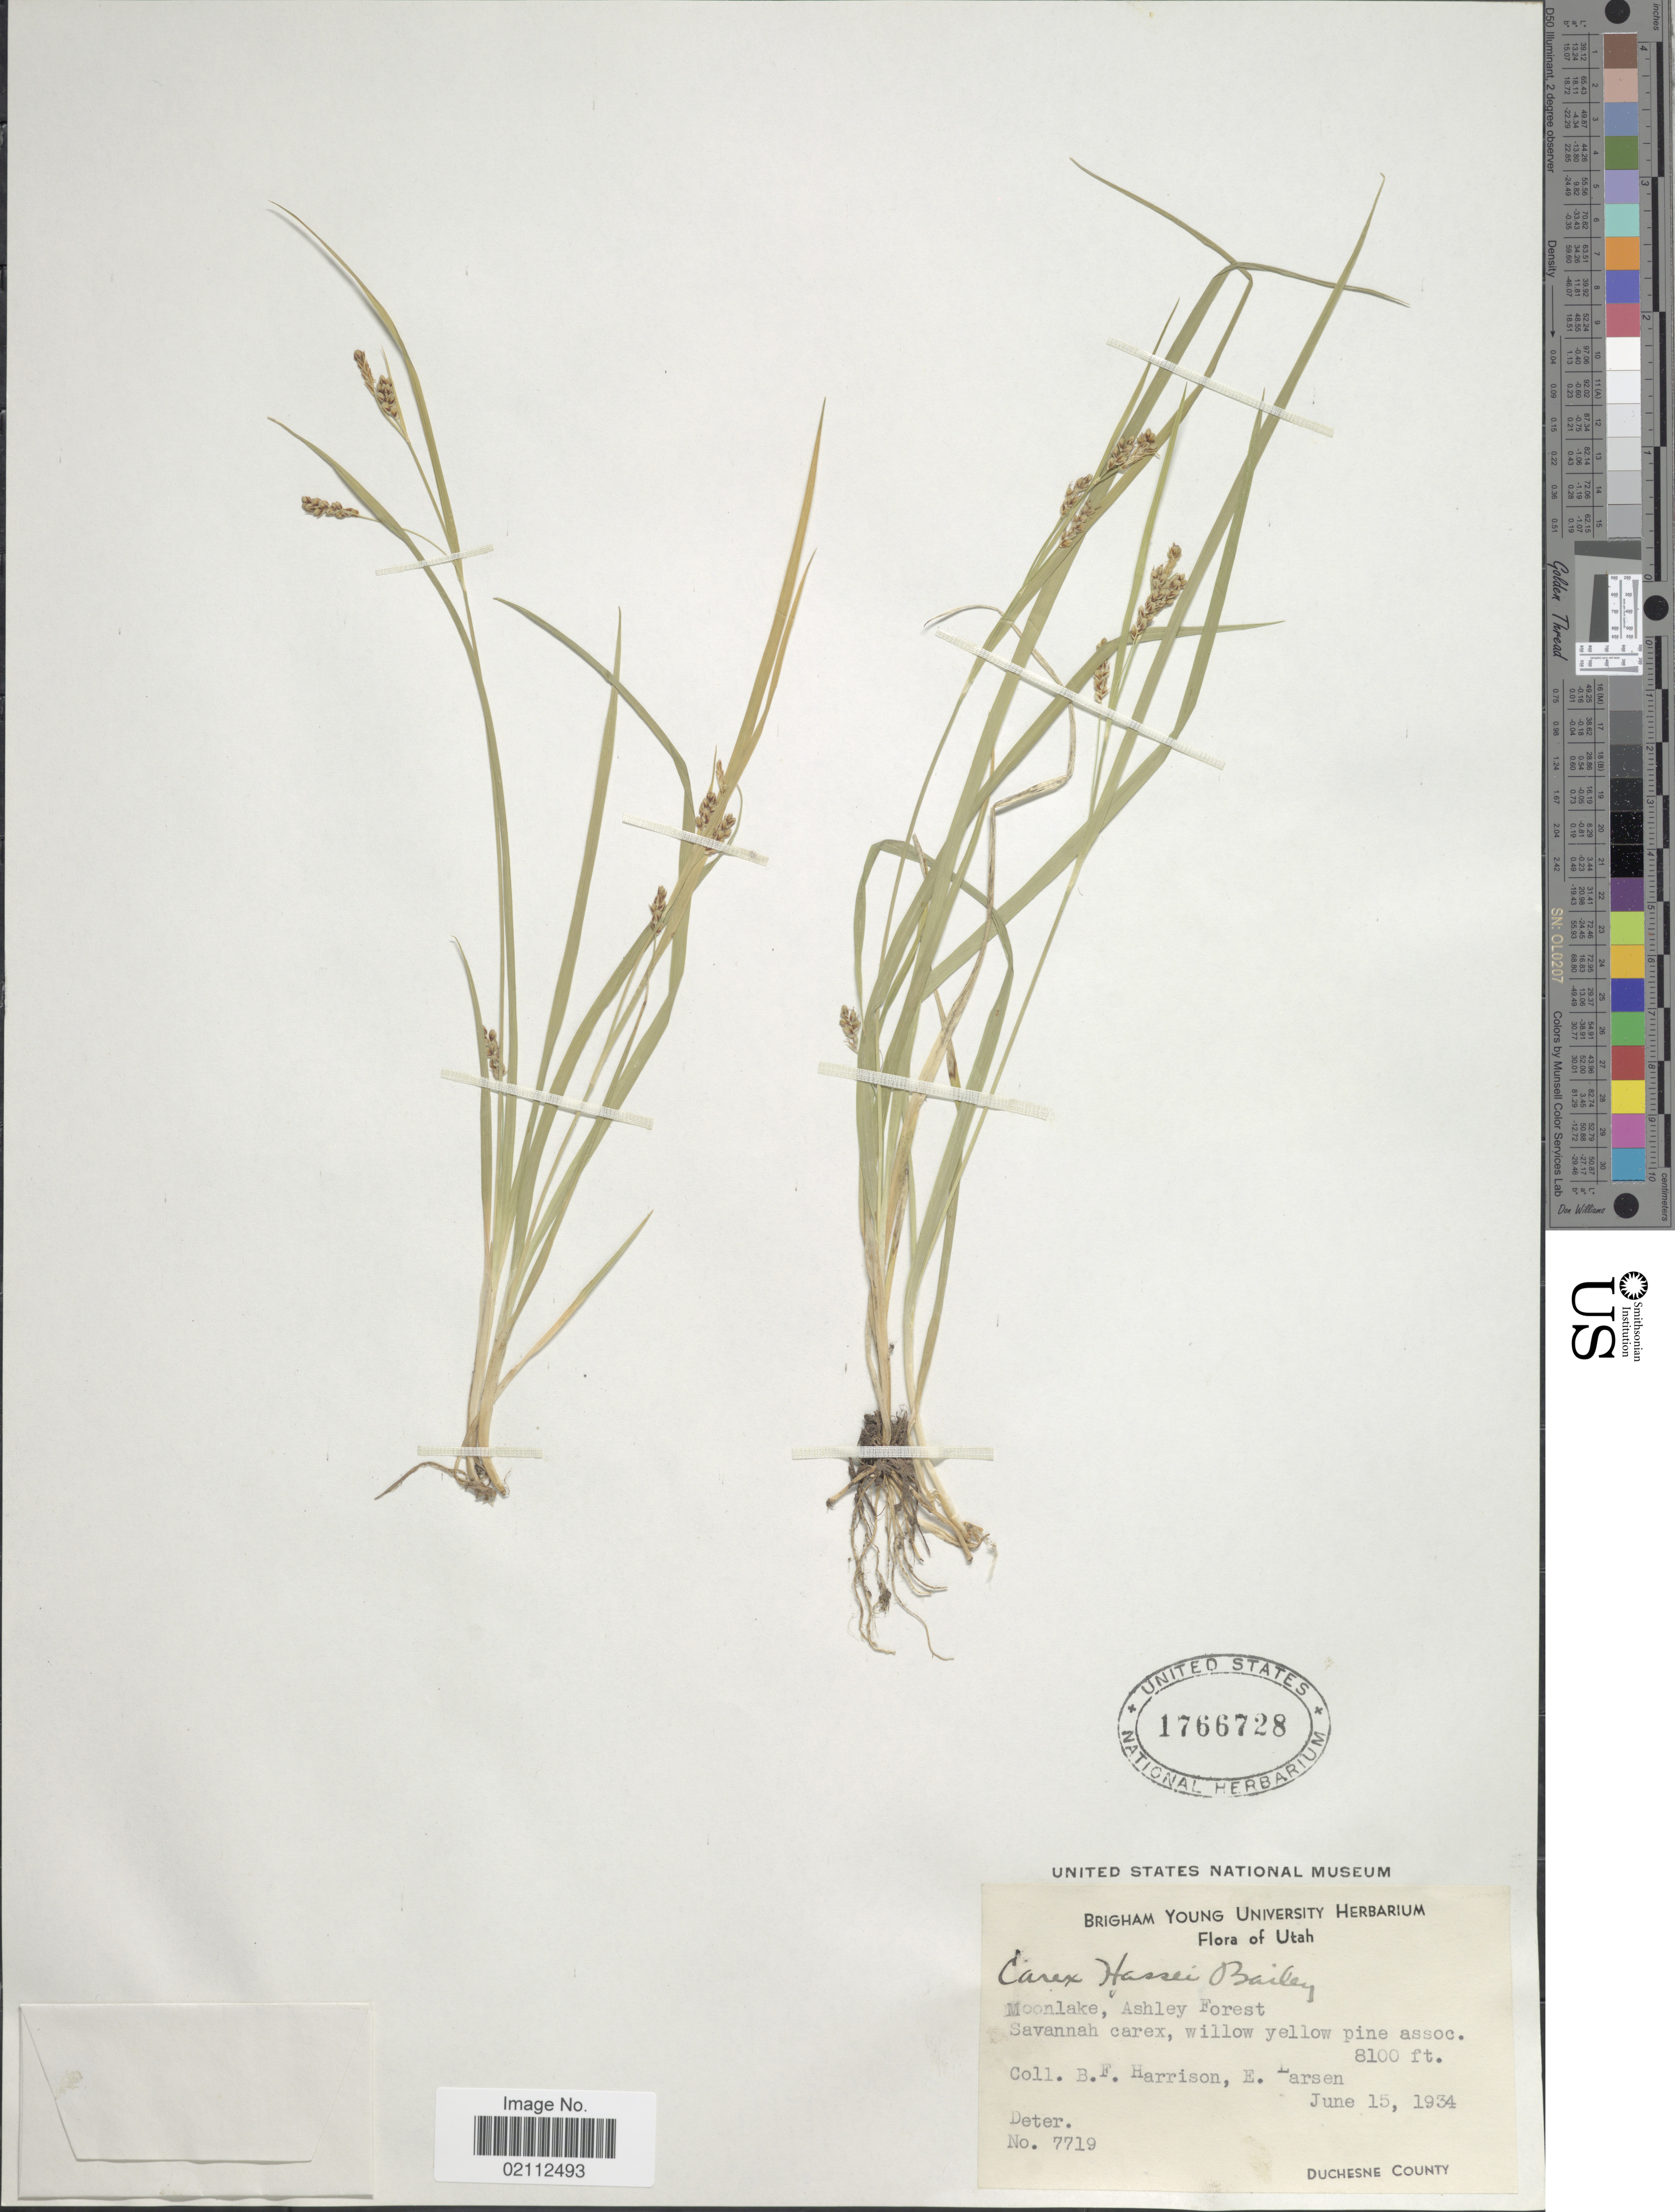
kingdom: Plantae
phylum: Tracheophyta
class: Liliopsida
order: Poales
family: Cyperaceae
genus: Carex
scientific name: Carex hassei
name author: L.H. Bailey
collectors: B. F. Harrison & E. Larsen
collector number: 7719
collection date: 1934-06-15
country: United States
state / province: Utah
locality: Moonlake, Ashley Forest, Duchesne County.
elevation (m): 2469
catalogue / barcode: US 1766728